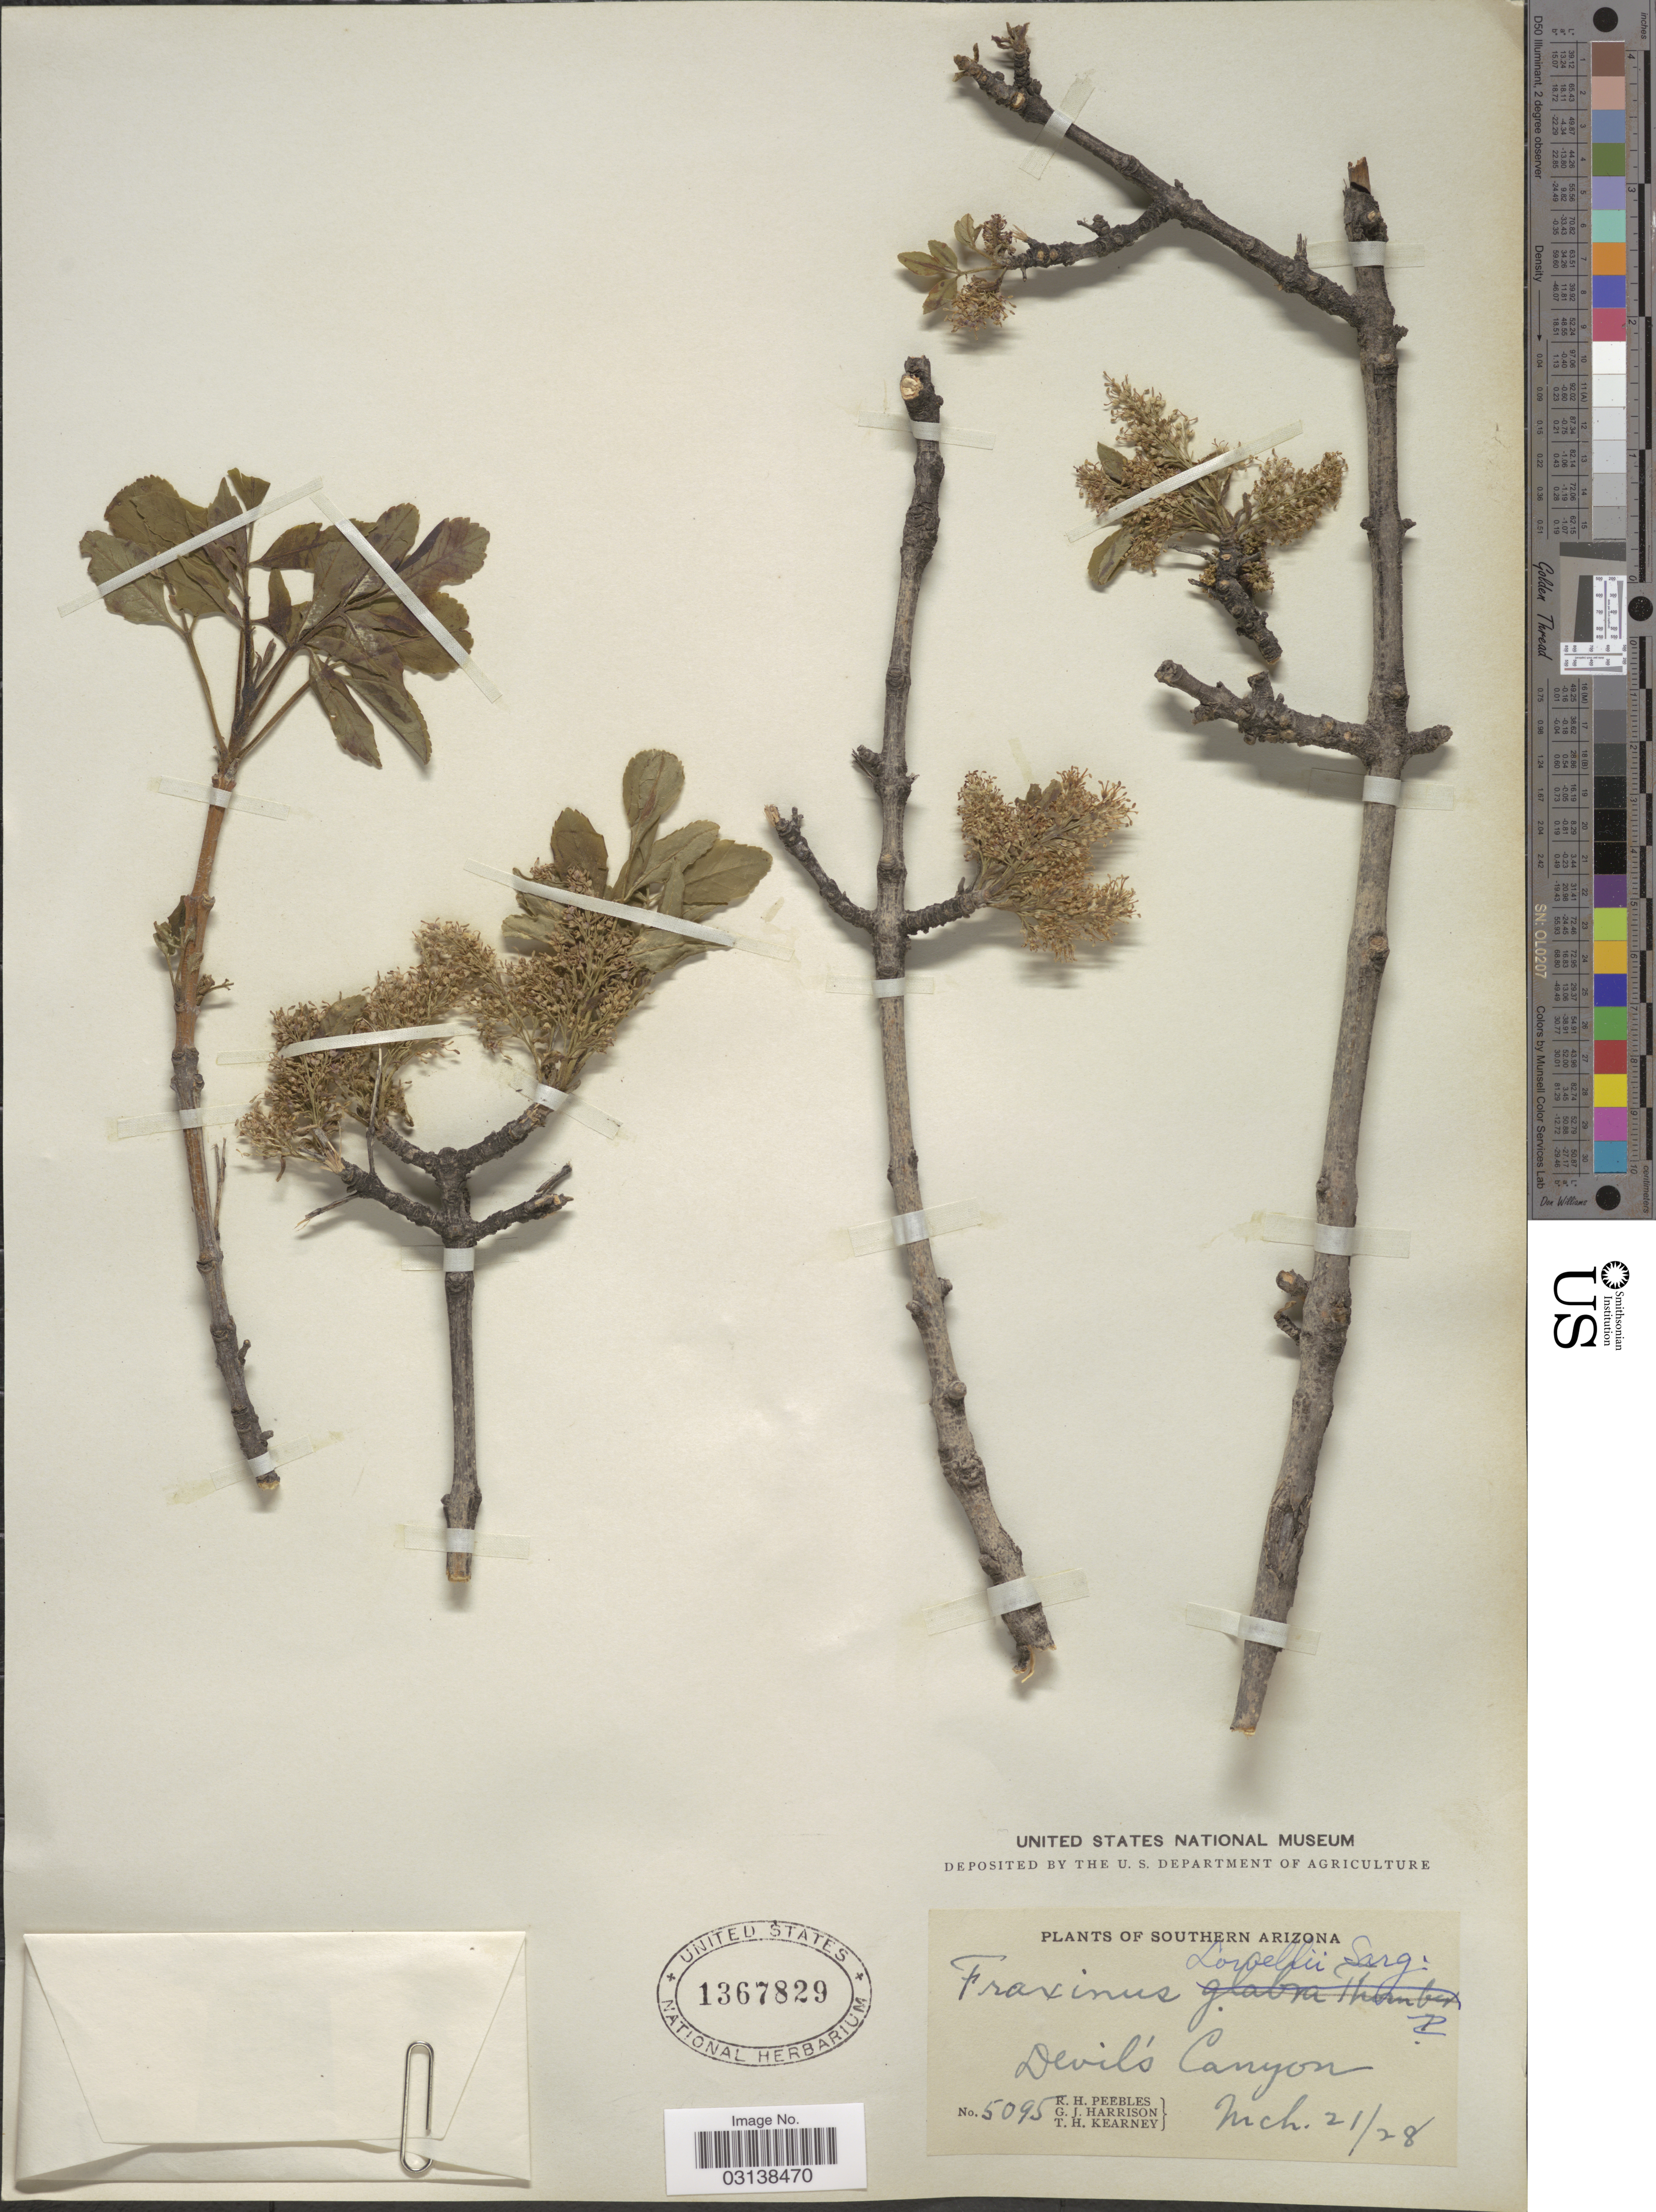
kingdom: Plantae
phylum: Tracheophyta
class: Magnoliopsida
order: Lamiales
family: Oleaceae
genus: Fraxinus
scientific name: Fraxinus anomala var. lowellii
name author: (Sarg. ex Rehder) Little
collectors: R. H. Peebles, G. J. Harrison & T. H. Kearney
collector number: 5095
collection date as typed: Transcribed d/m/y: 21/3/28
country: United States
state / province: Arizona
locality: Southern Arizona, Devil's Canyon.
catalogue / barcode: US 1367829